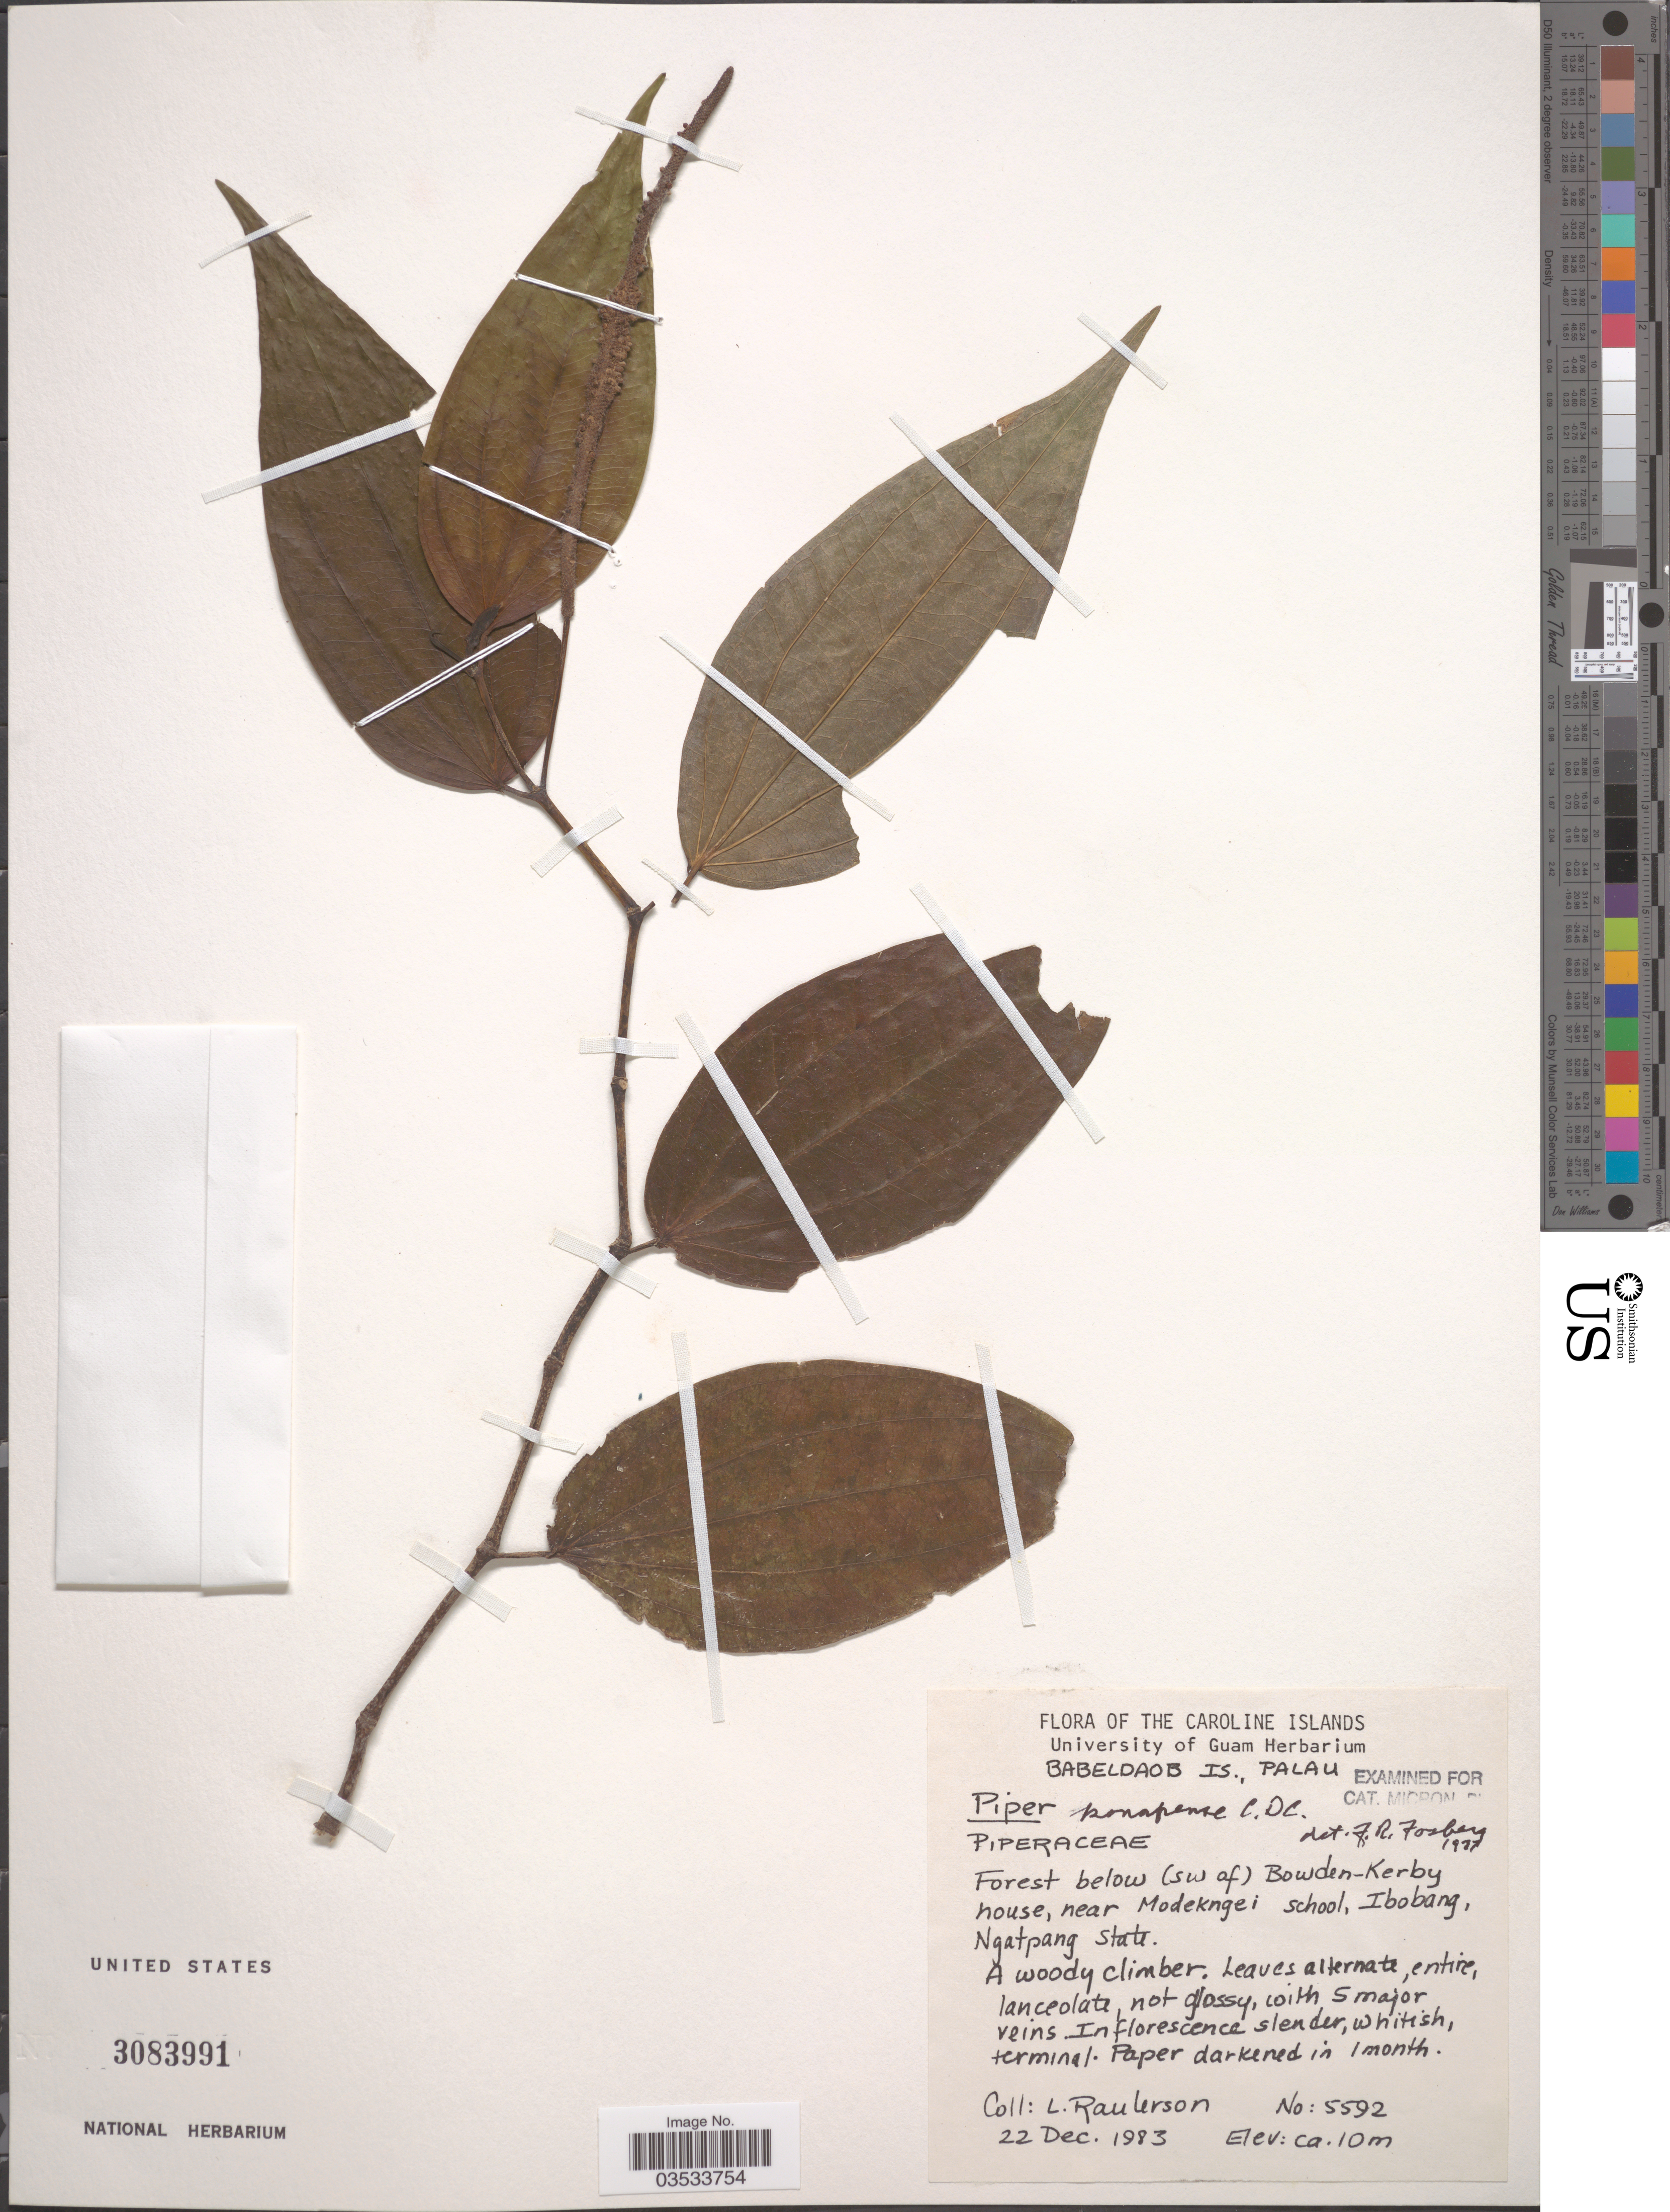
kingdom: Plantae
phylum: Tracheophyta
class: Magnoliopsida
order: Piperales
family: Piperaceae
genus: Piper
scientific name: Piper ponapense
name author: C. DC.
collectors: L. Raulerson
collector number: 5592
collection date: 1983-12-22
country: Palau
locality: Caroline Islands. Babeldaob Is., Palau. Forest below (SW of) Bowden-Kerby house, near Modekngei school, Ibobang, Ngatpang State.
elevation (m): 10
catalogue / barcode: US 3083991